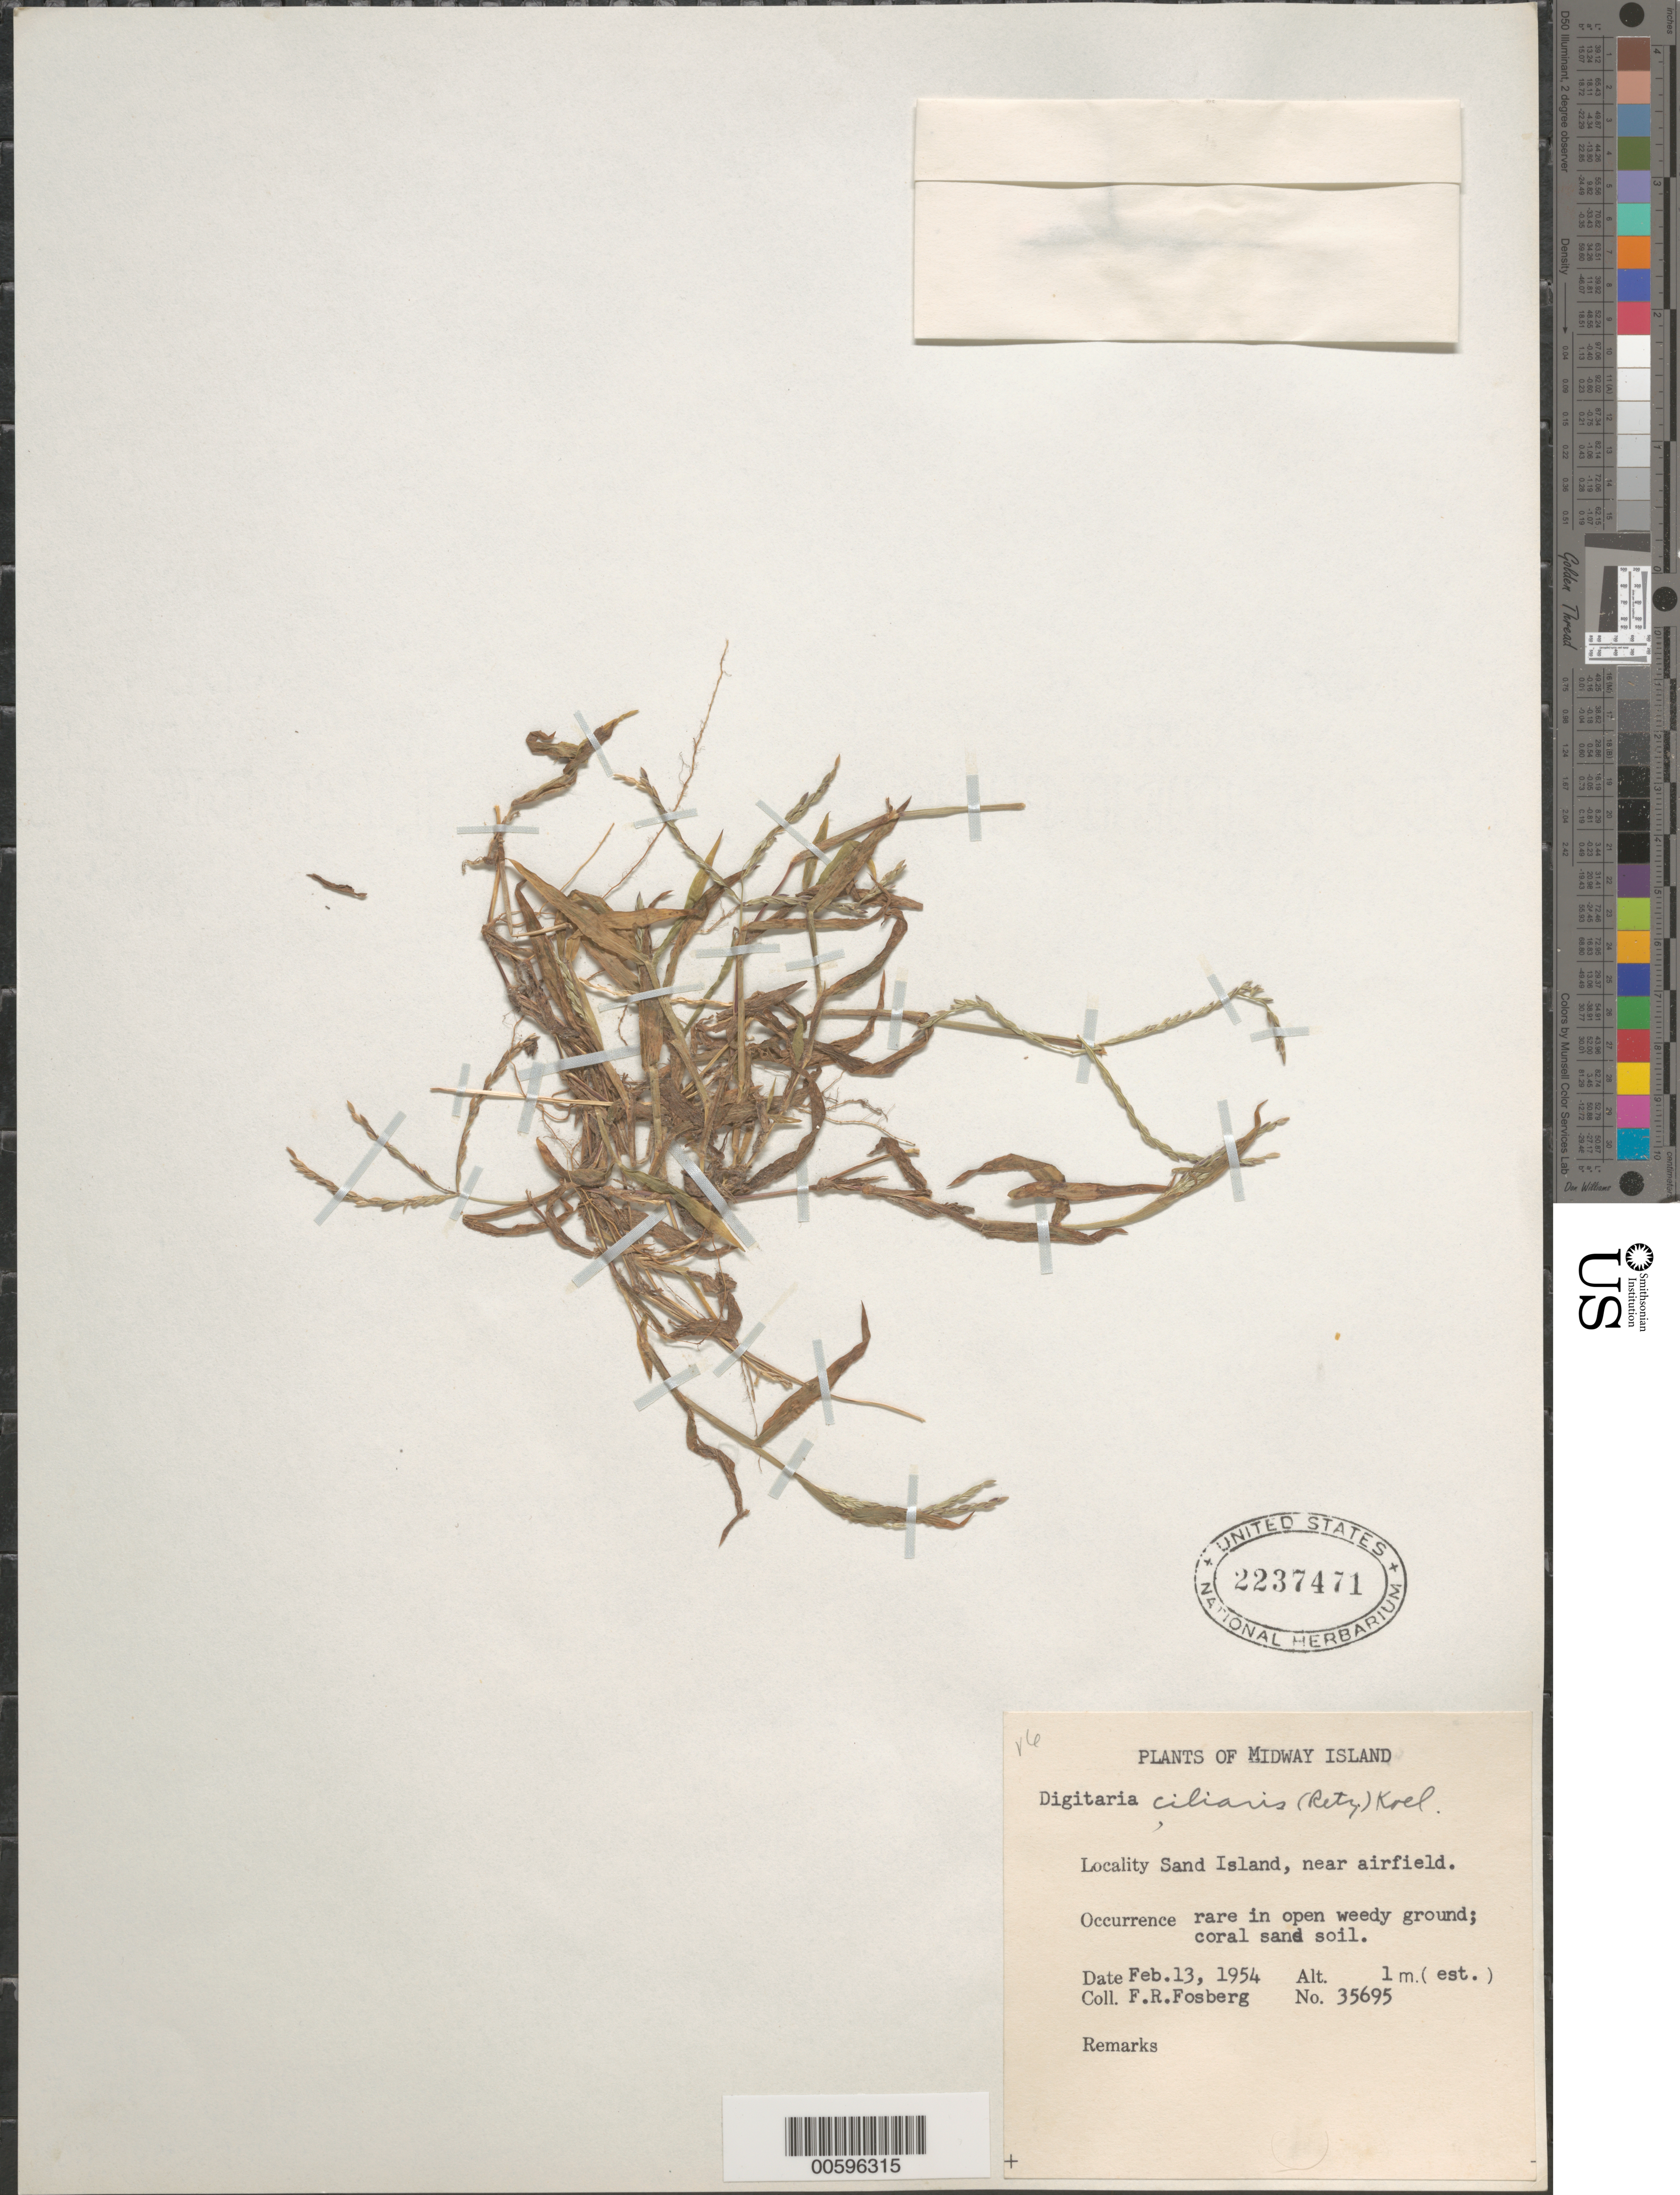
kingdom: Plantae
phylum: Tracheophyta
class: Liliopsida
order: Poales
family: Poaceae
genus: Digitaria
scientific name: Digitaria ciliaris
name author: (Retz.) Koeler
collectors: F. R. Fosberg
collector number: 35695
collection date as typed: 13 Feb 1954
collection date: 1954-02-13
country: U.S. Administered Pacific Islands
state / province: Midway Islands (Atoll)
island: Sand Island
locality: Near airfield.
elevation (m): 1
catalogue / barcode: US 2237471